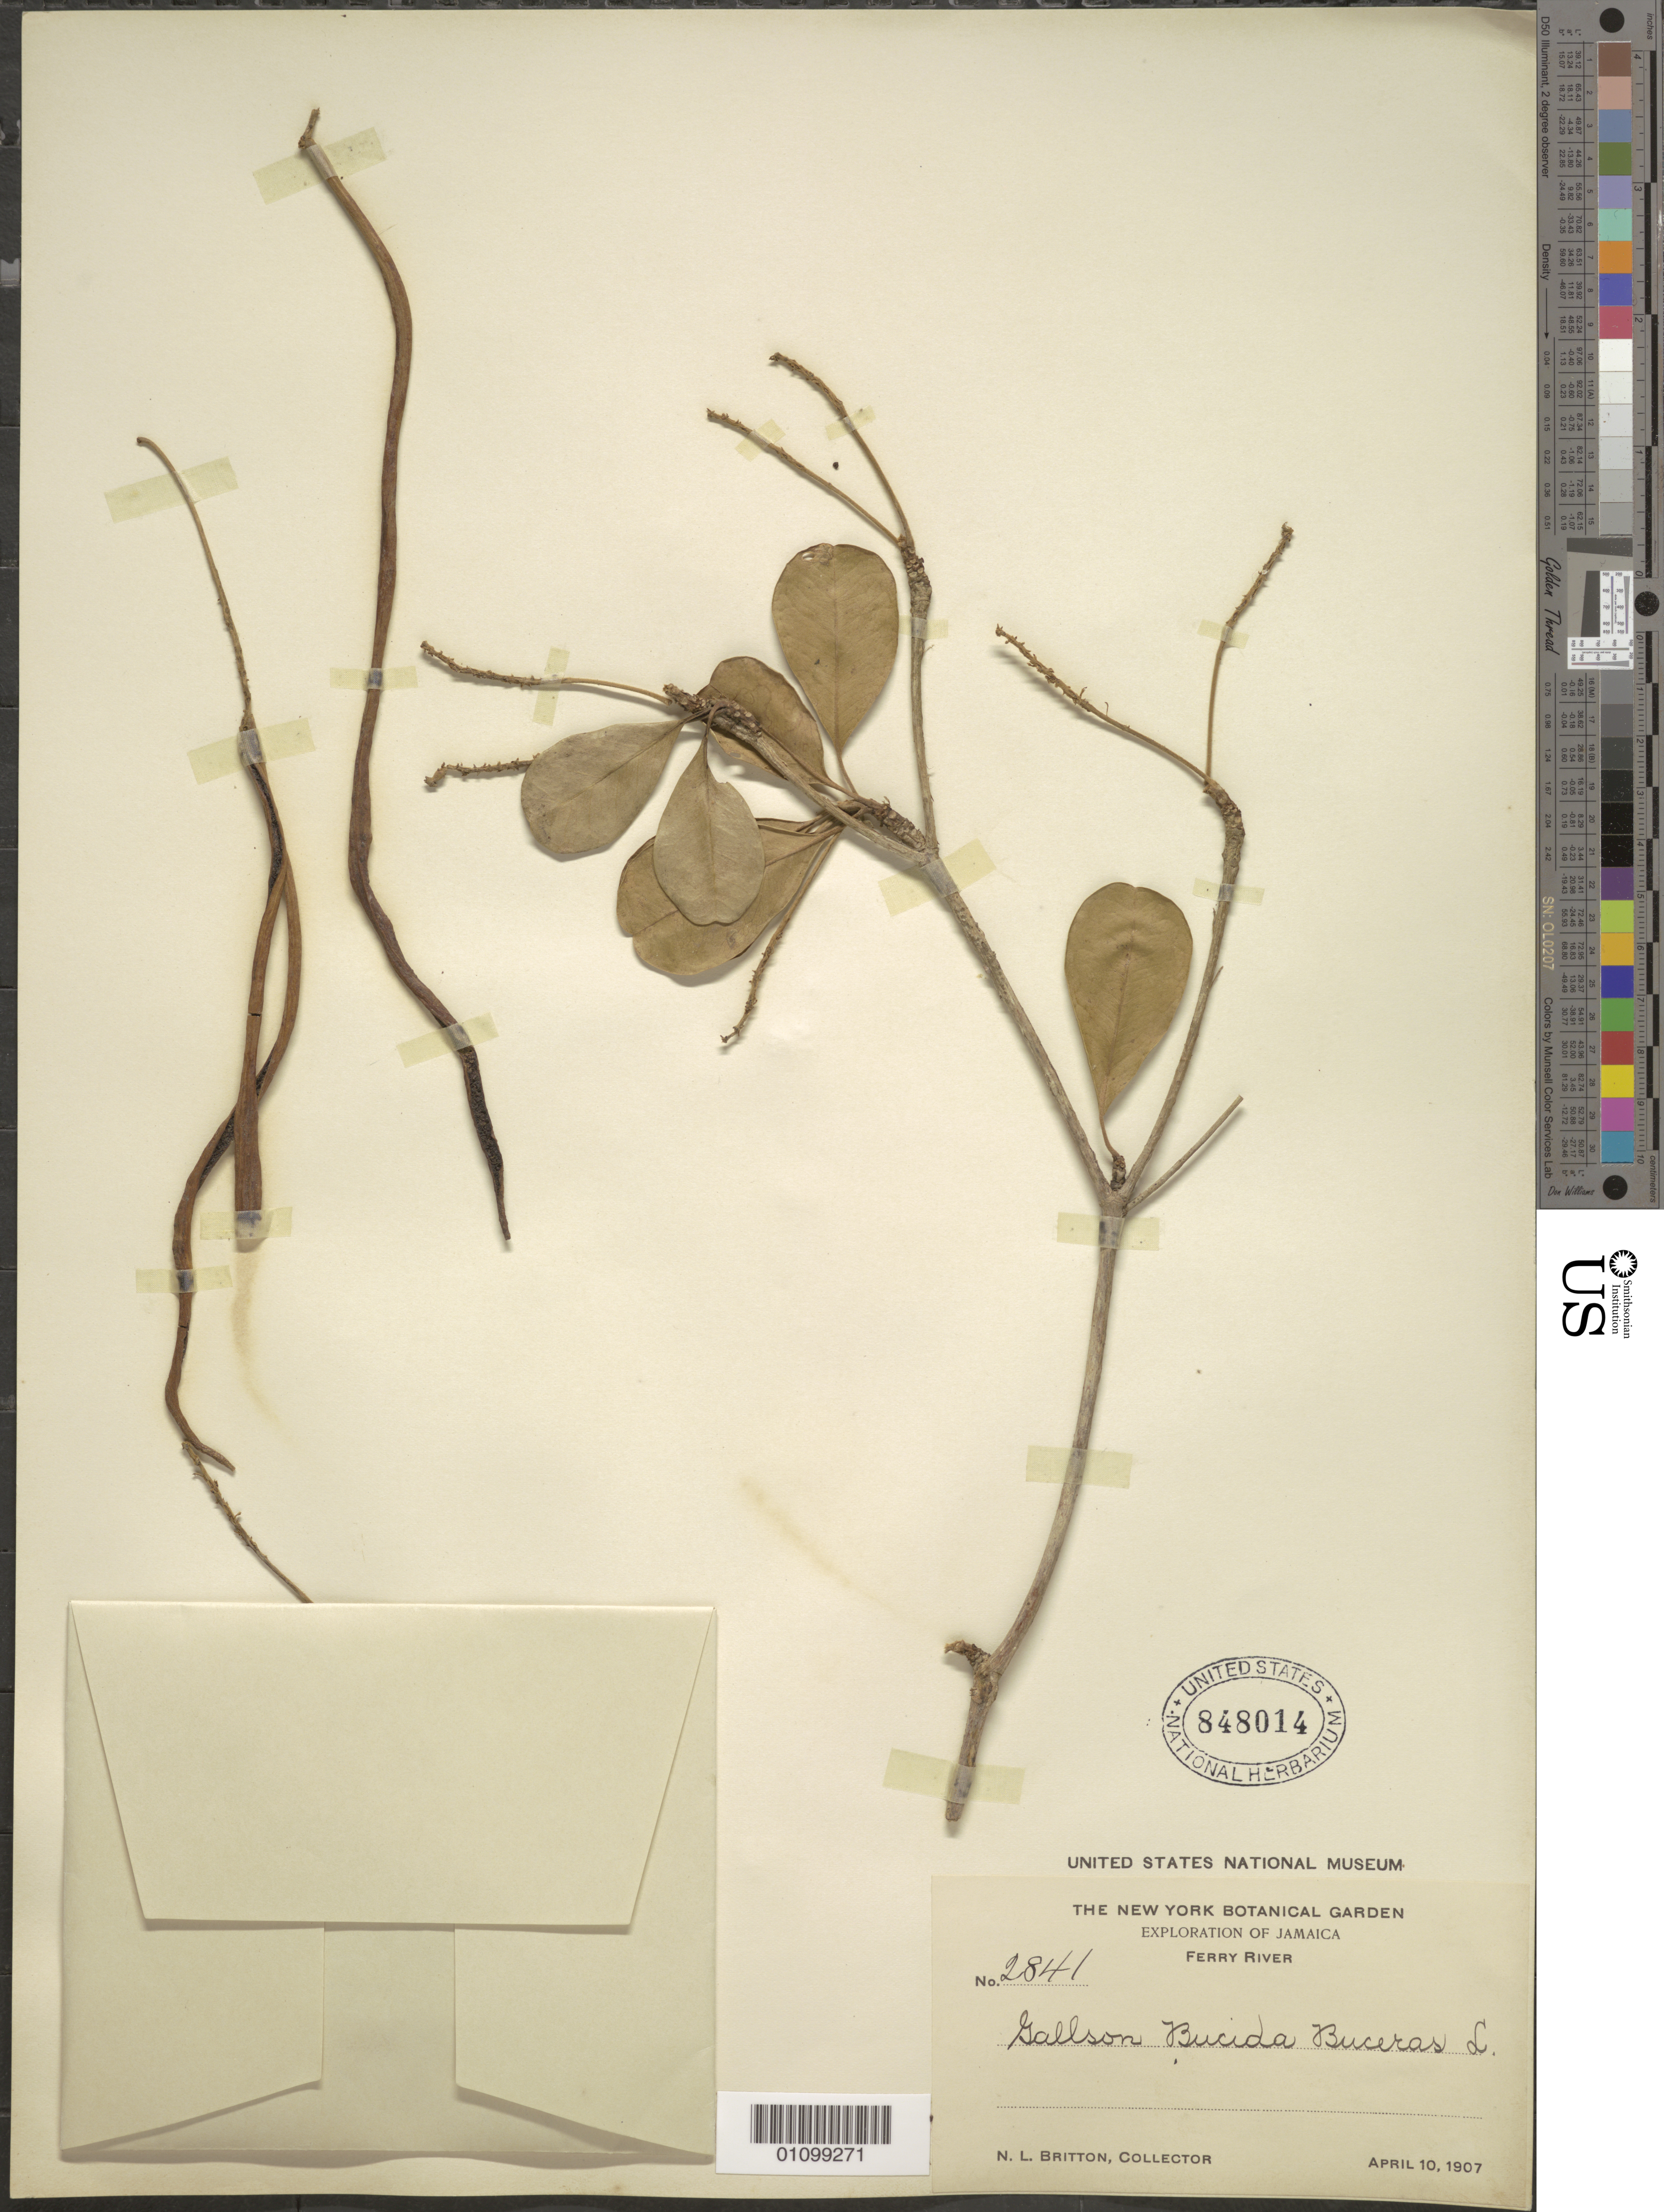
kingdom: Plantae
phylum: Tracheophyta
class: Magnoliopsida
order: Myrtales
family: Combretaceae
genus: Terminalia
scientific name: Terminalia buceras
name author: (L.) C. Wright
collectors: N. Britton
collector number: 2841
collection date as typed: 10 Apr 1907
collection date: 1907-04-10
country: Jamaica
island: Jamaica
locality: Ferry River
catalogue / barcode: US 848014